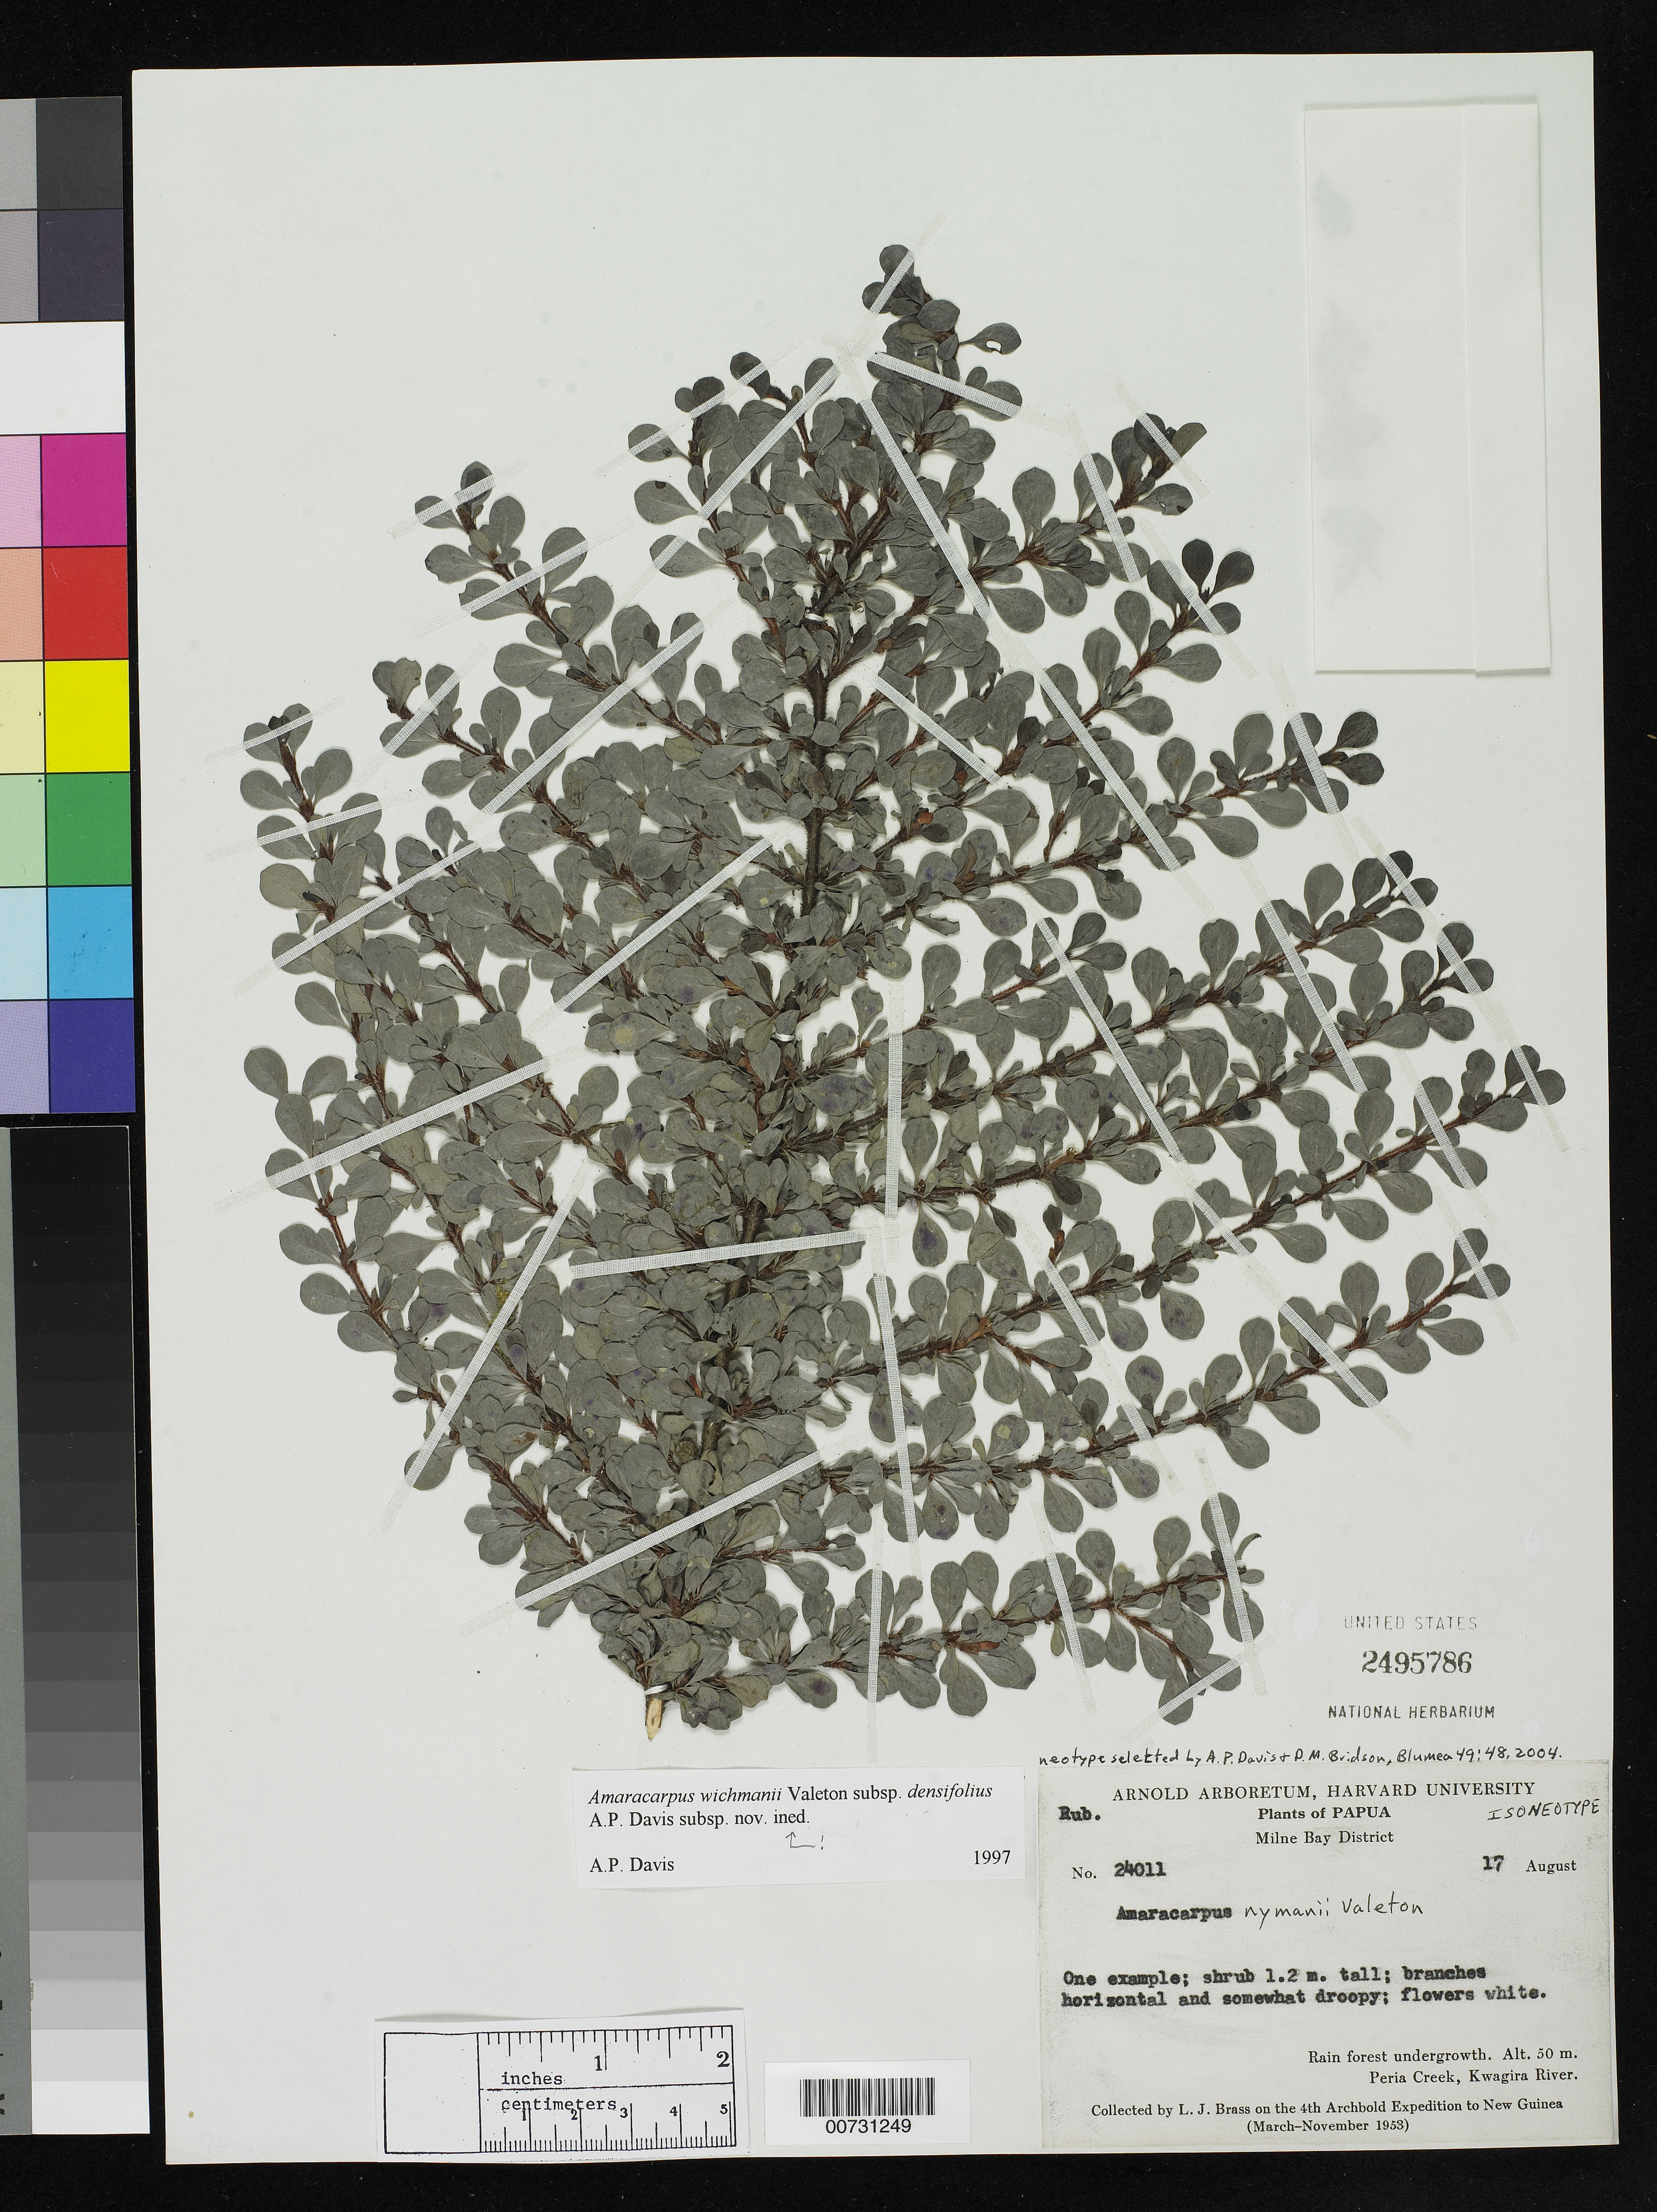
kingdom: Plantae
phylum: Tracheophyta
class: Magnoliopsida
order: Gentianales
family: Rubiaceae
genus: Amaracarpus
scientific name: Amaracarpus nymanii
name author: Valeton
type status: Isoneotype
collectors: L. J. Brass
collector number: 24011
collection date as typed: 17 Aug 1953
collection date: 1953-08-17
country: Papua New Guinea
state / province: Milne Bay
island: New Guinea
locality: Milne Bay District. Peria Creek, Kwagira River.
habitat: Rain forest undergrowth.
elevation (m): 50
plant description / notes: Specimen annotated by A.P. Davis (1997) as "Amaracarpus wichmanii Valeton subsp. densifolius A.P. Davis, subsp. nov. ined."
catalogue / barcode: US 2495786